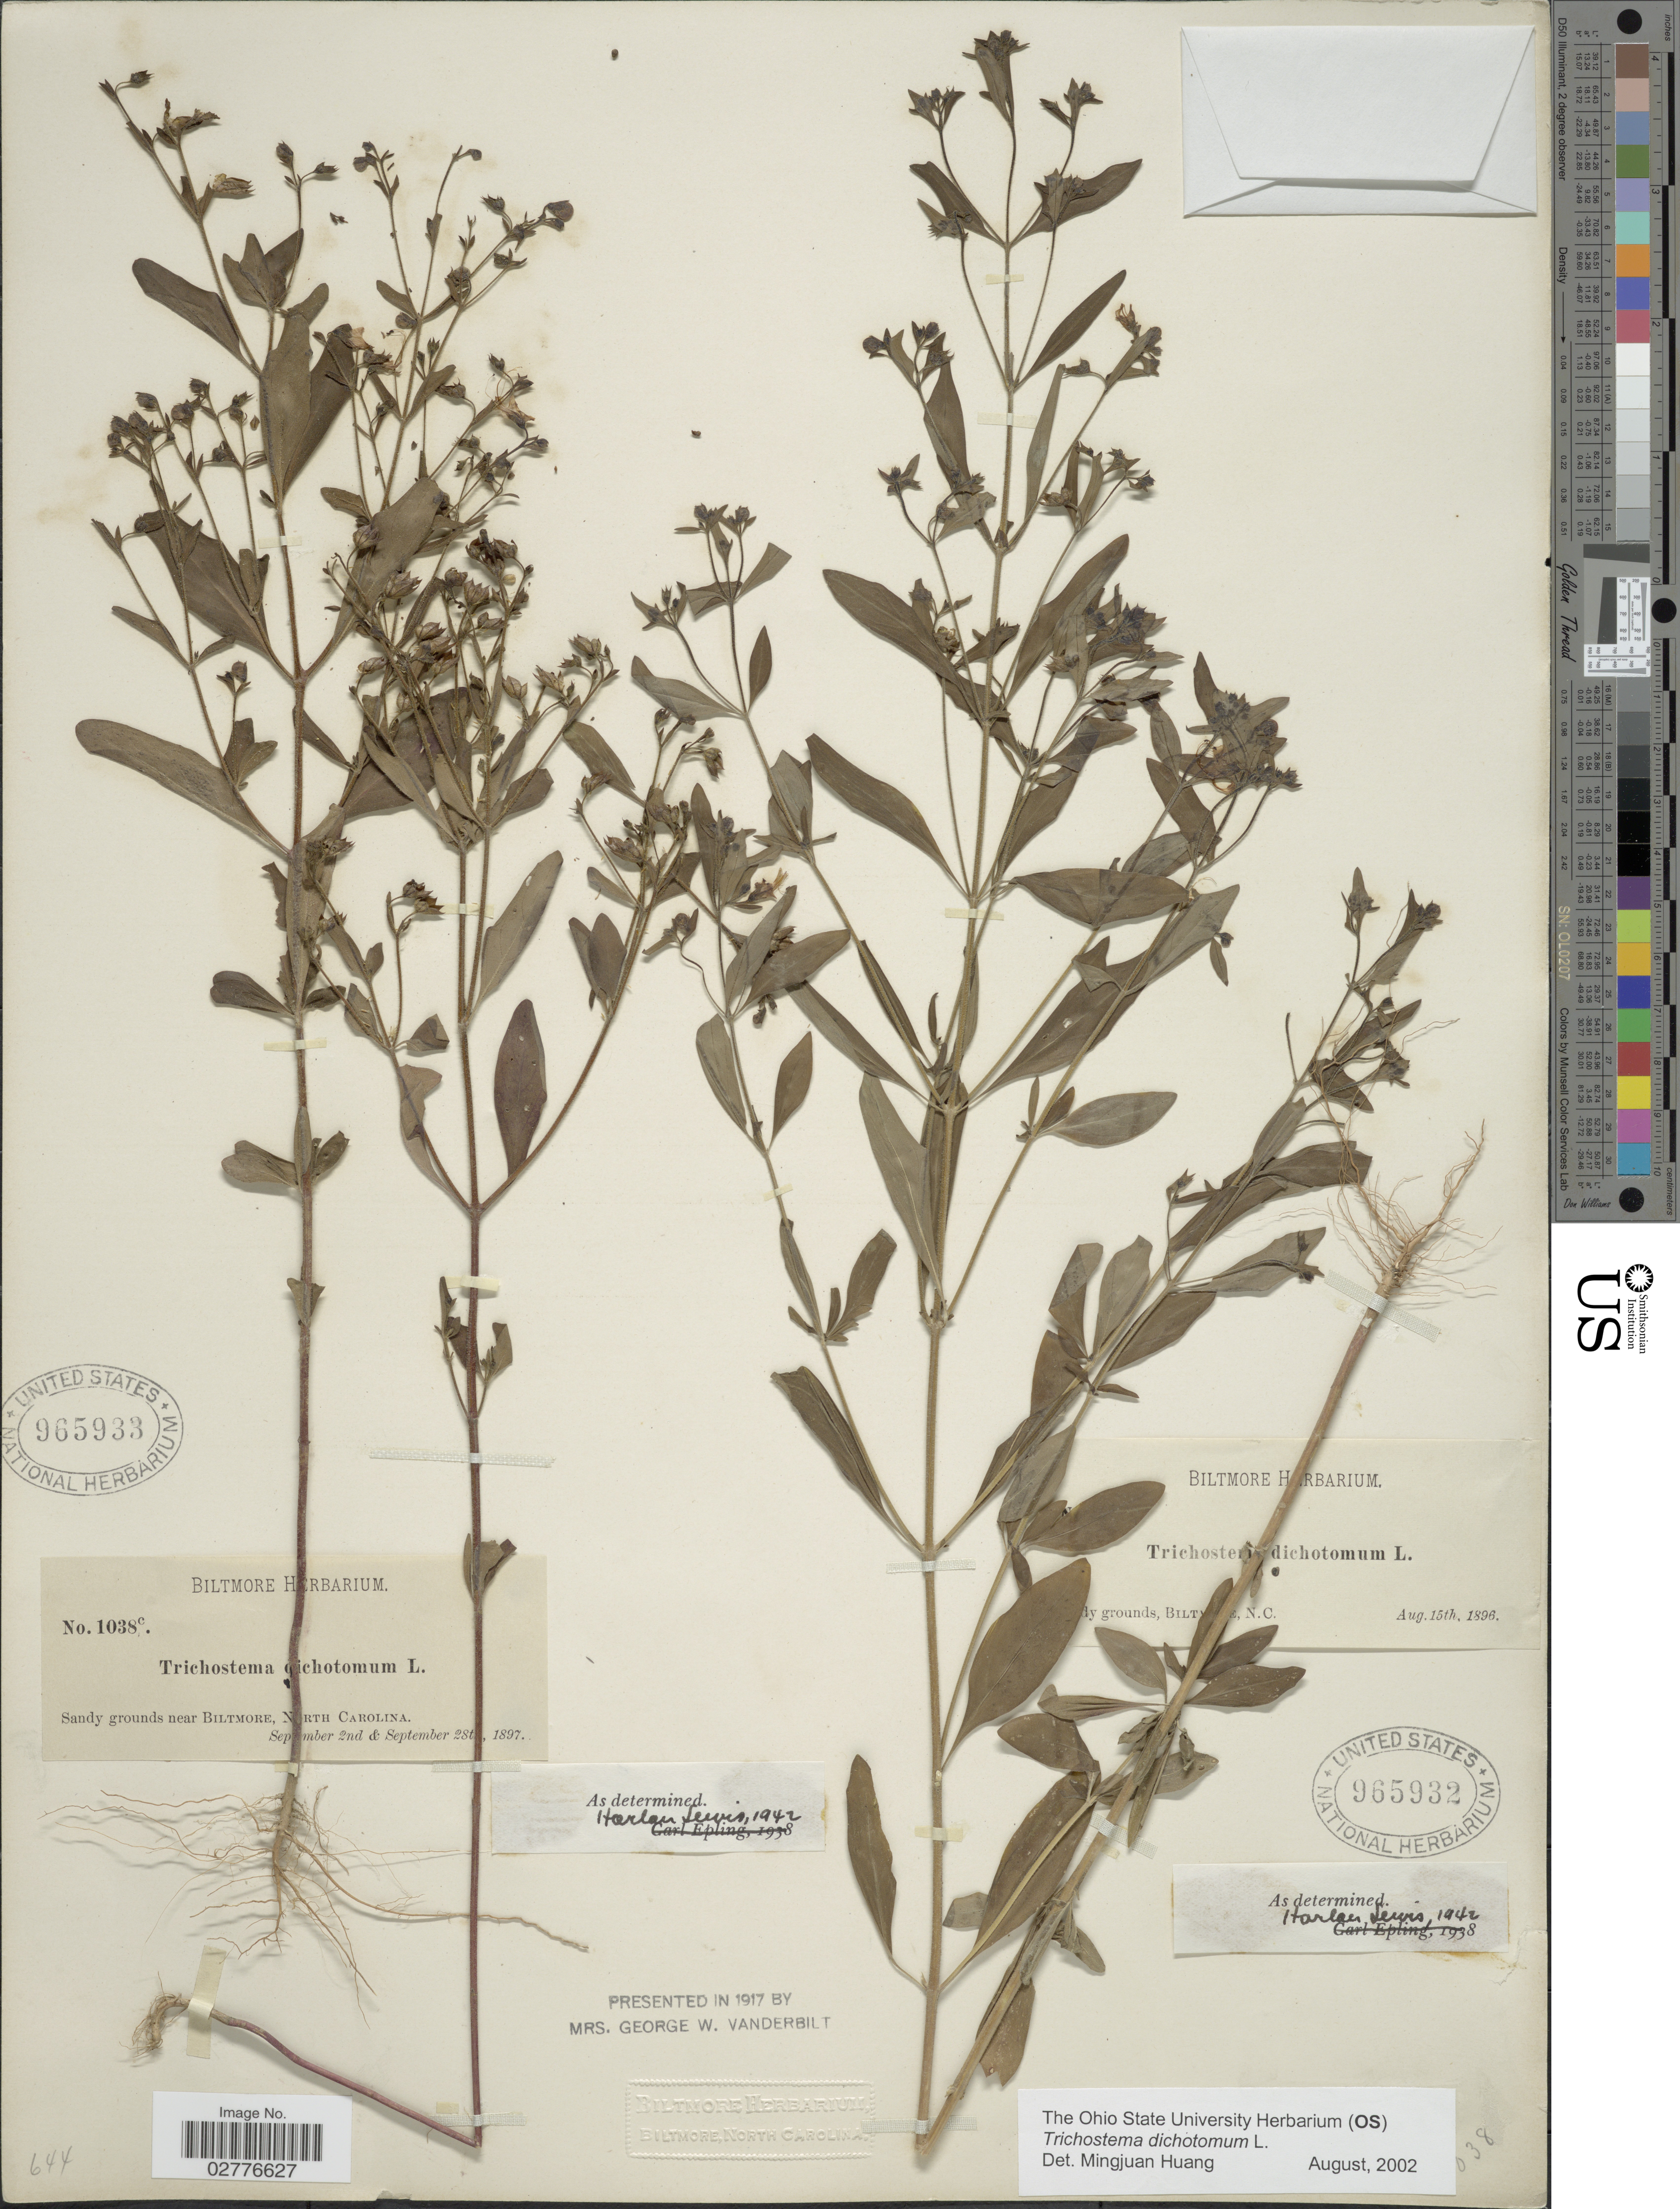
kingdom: Plantae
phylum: Tracheophyta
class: Magnoliopsida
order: Lamiales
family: Lamiaceae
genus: Trichostema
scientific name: Trichostema dichotomum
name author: L.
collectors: ex herb. Biltmore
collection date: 1896-08-15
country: United States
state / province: North Carolina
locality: Sandy grounds, Biltmore.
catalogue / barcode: US 965932